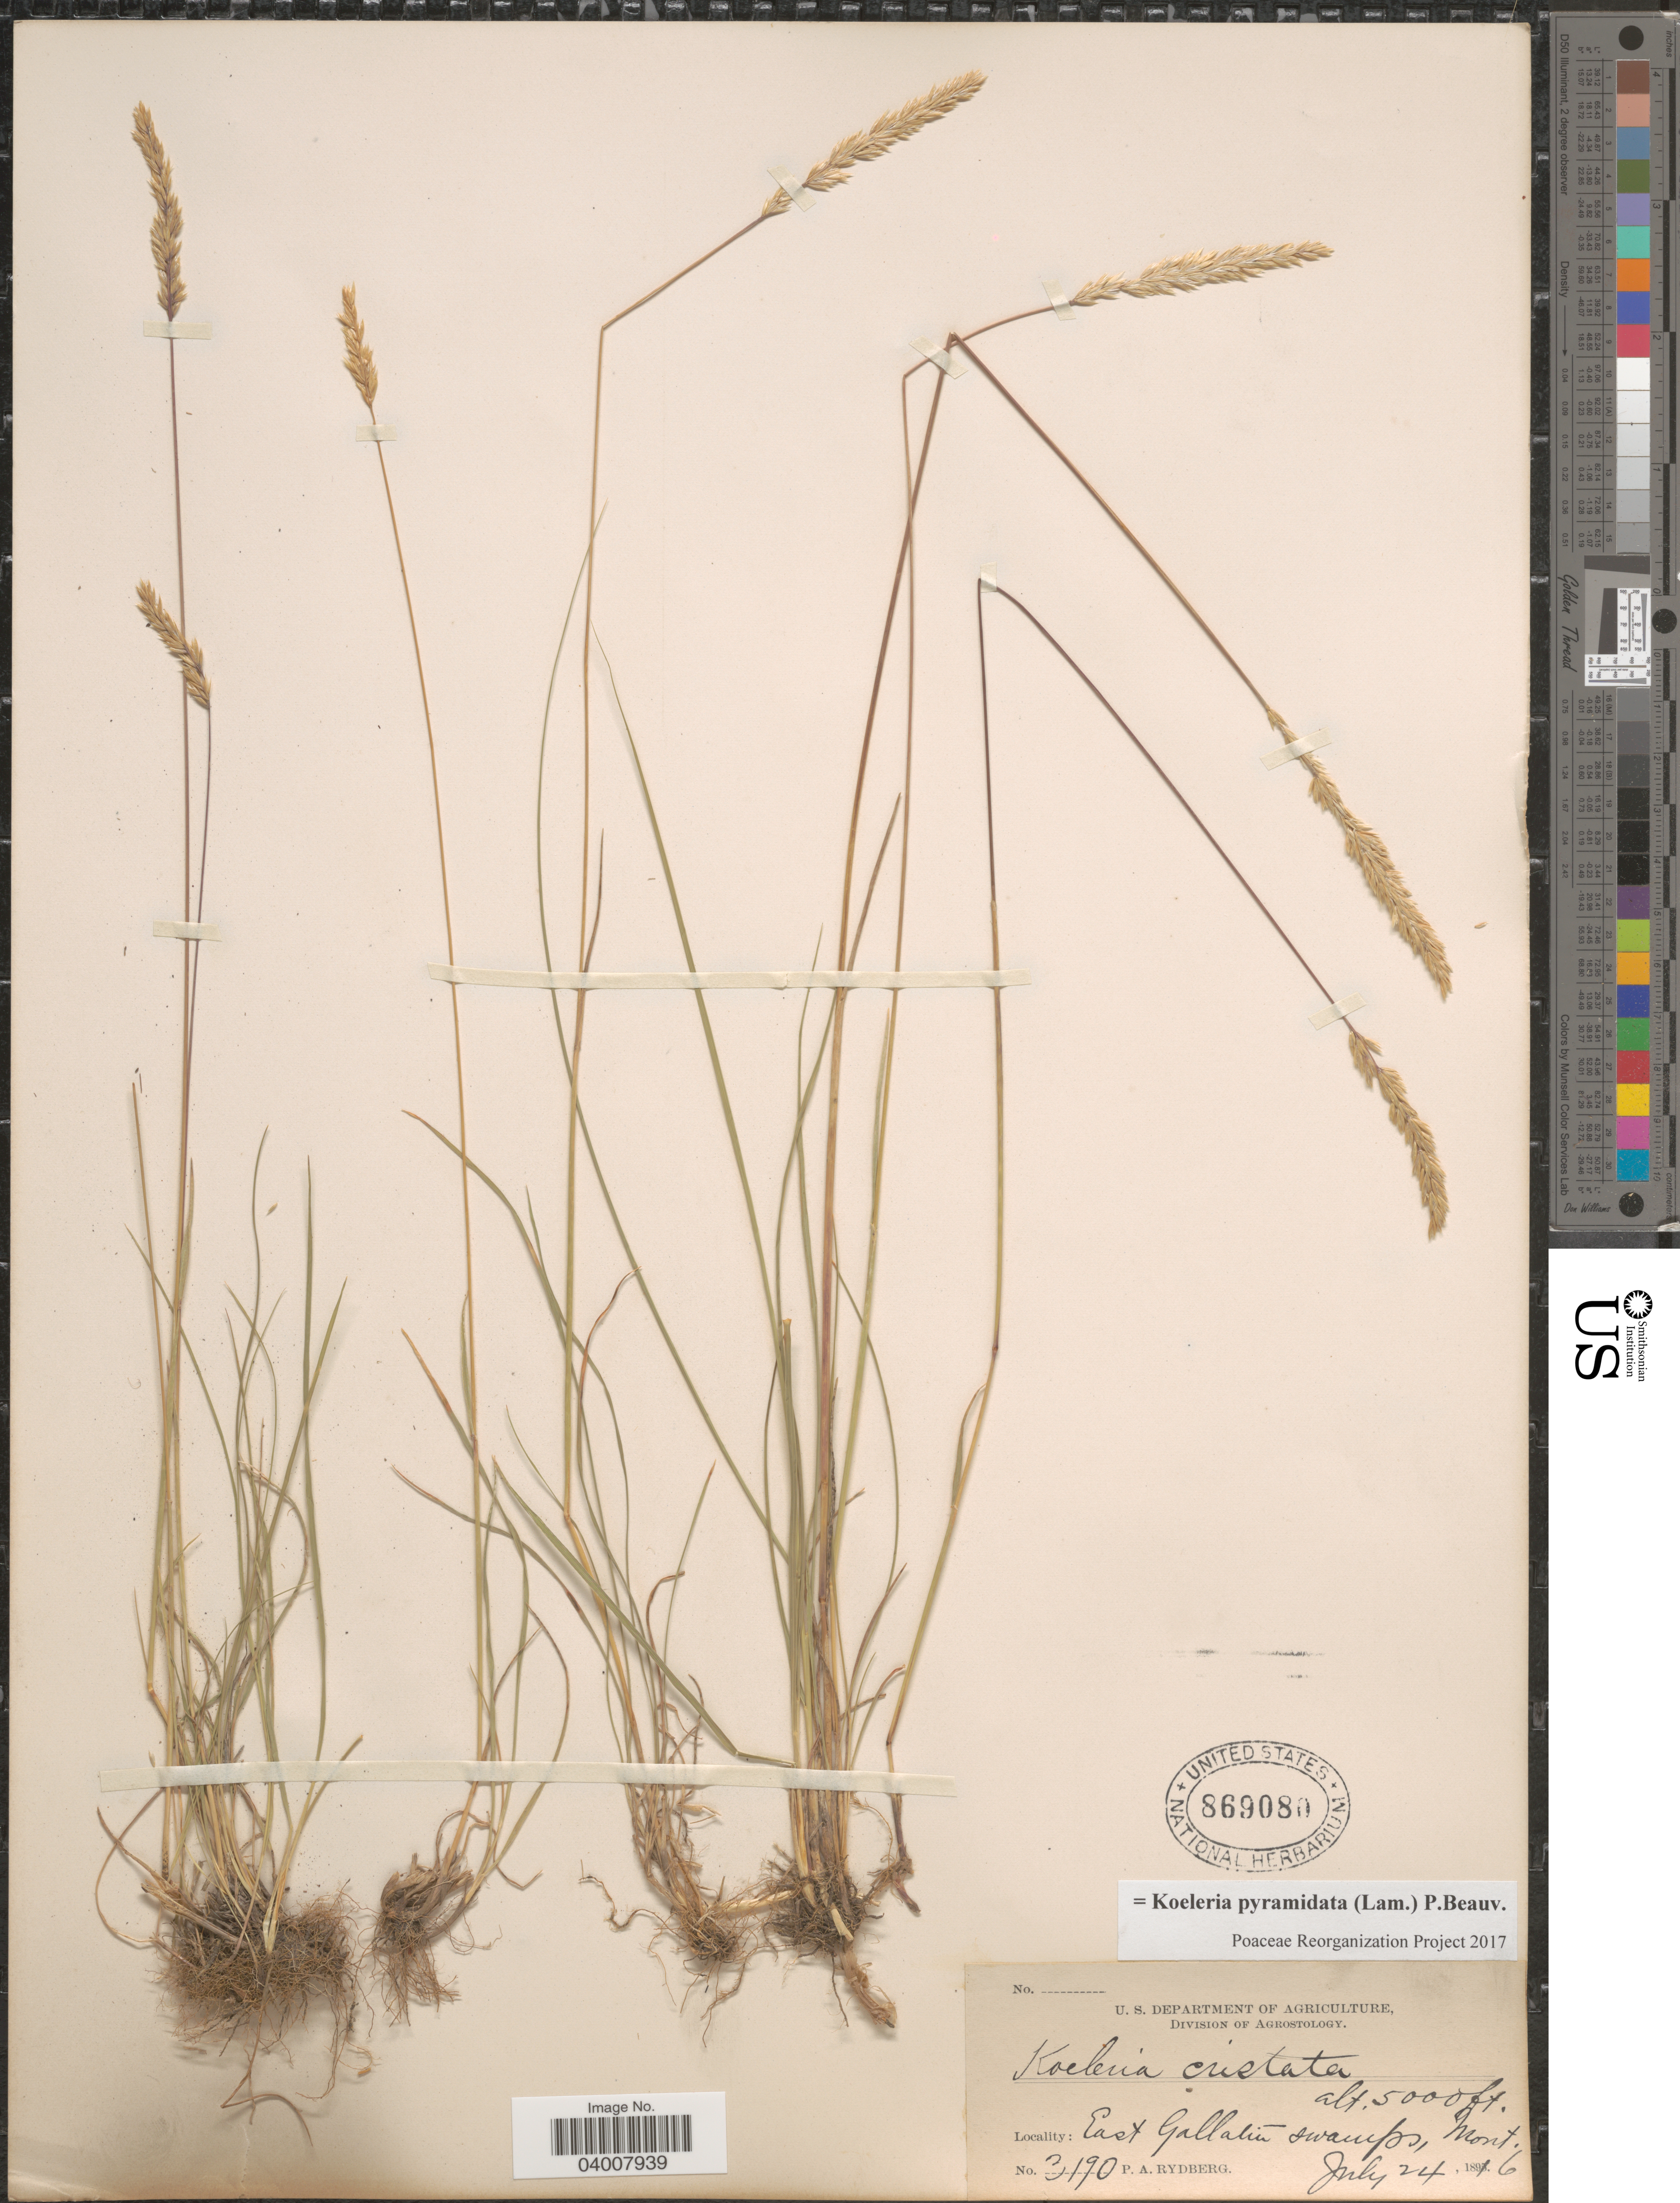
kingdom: Plantae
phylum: Tracheophyta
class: Liliopsida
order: Poales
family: Poaceae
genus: Koeleria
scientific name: Koeleria pyramidata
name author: (Lam.) P. Beauv.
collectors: P. A. Rydberg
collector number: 3190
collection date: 1896-07-24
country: United States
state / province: Montana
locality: East Gallatin swamps.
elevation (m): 1524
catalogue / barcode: US 869080